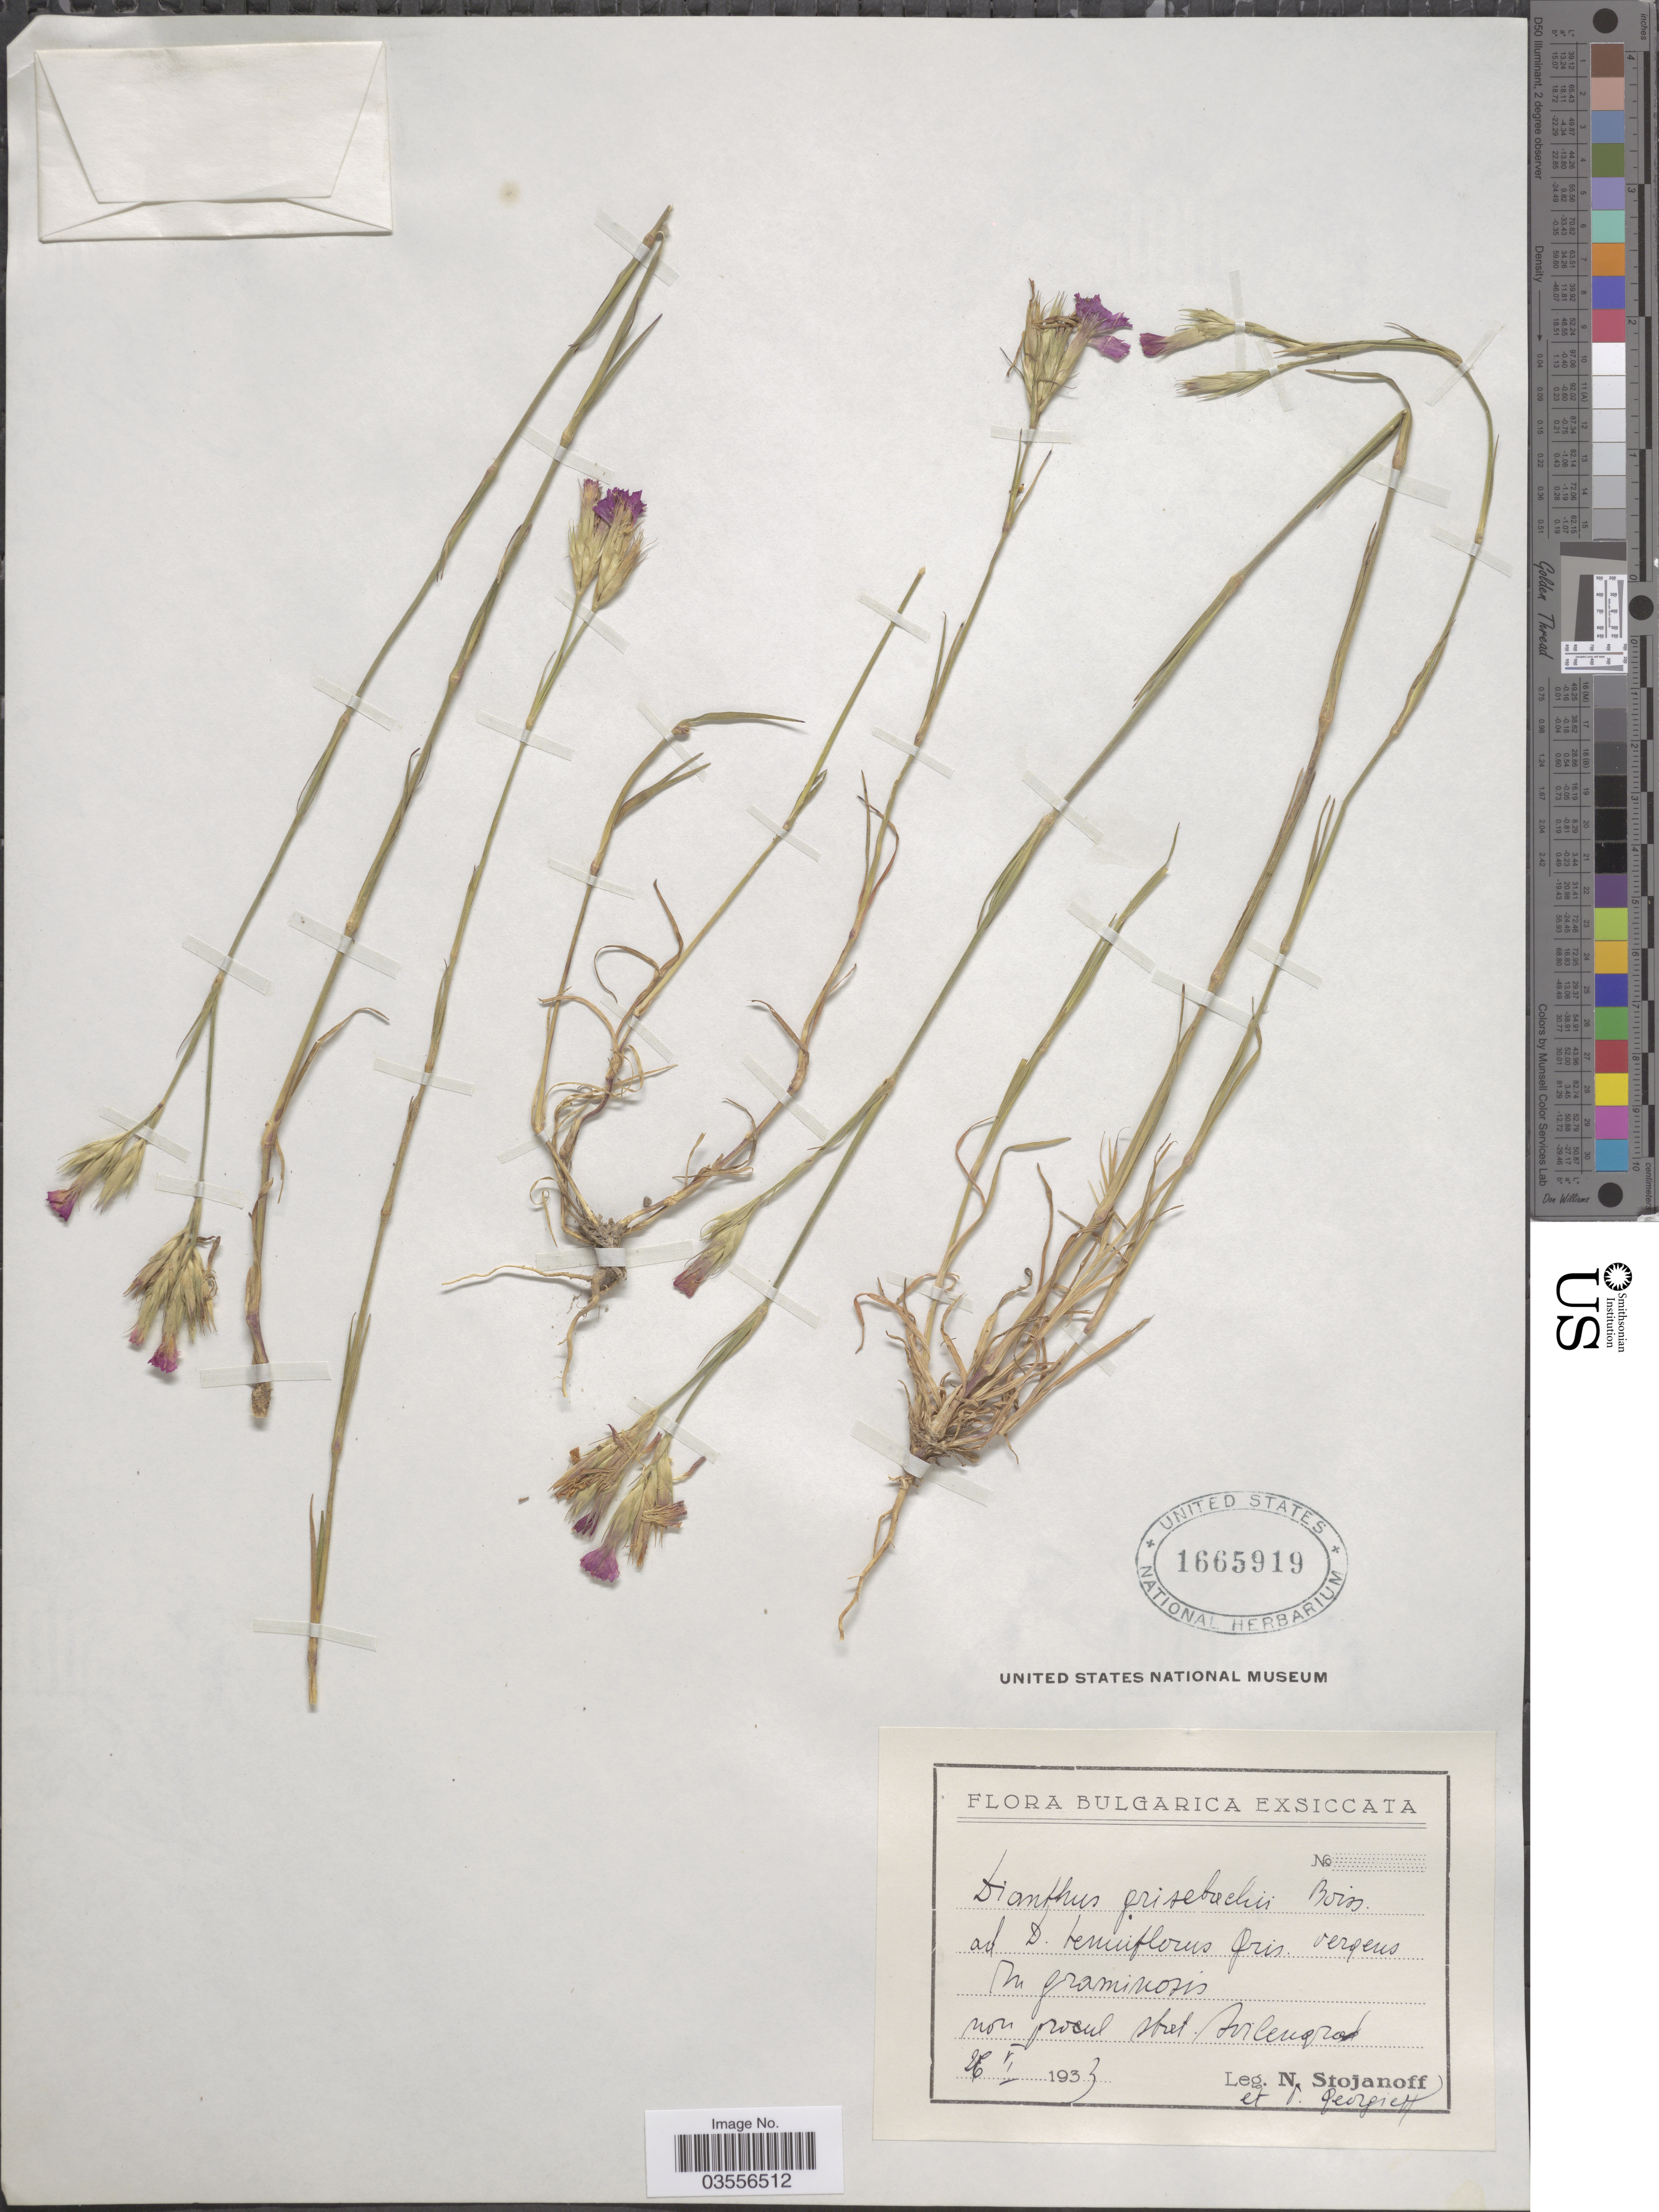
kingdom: Plantae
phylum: Tracheophyta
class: Magnoliopsida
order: Caryophyllales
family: Caryophyllaceae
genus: Dianthus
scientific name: Dianthus grisebachii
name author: Boiss.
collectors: N. Stojanoff & T. Georgieff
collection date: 1933-06-26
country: Bulgaria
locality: In graminosis non procul Hat. [interpreted] Frilengræs [interpreted].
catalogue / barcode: US 1665919